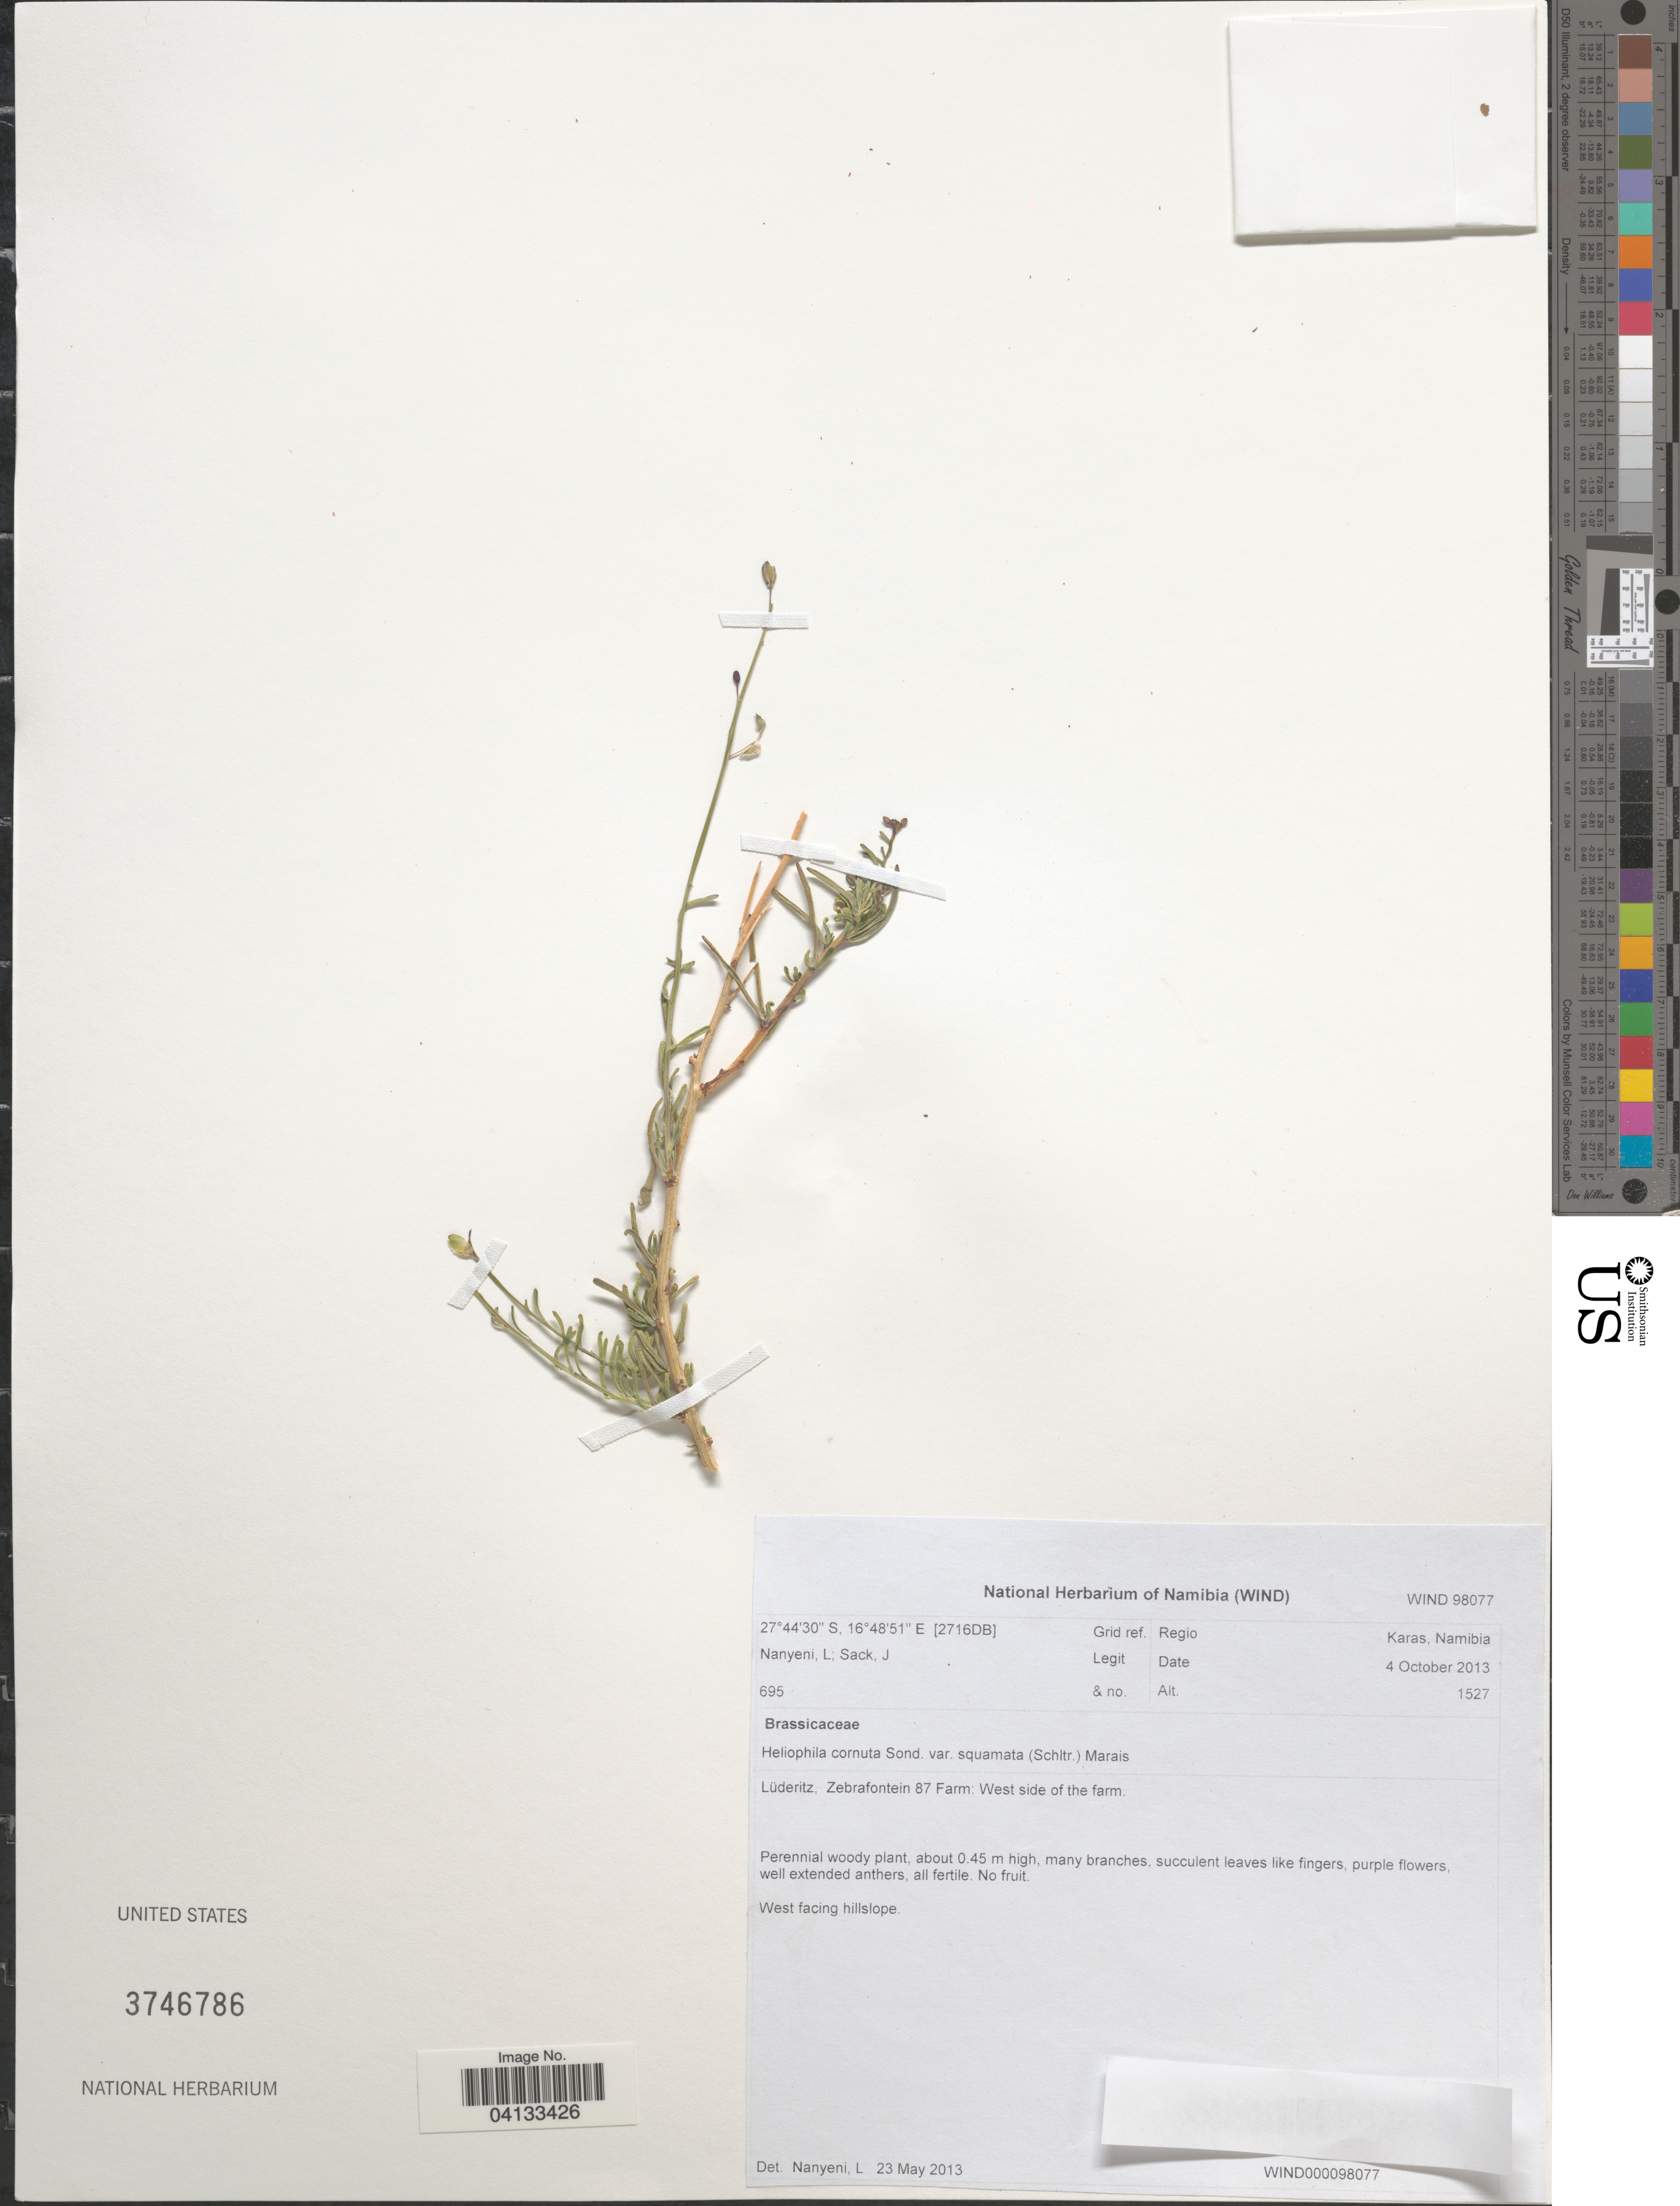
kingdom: Plantae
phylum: Tracheophyta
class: Magnoliopsida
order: Brassicales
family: Brassicaceae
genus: Heliophila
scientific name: Heliophila cornuta var. squamata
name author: Marais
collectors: L. Nanyeni & J. Sack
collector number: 695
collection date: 2013-10-04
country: Namibia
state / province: Karas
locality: Grid ref. Regio Karas. Lüderitz, Zebrafontein 87 Farm: West side of farm. [2716DB].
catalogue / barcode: US 3746786